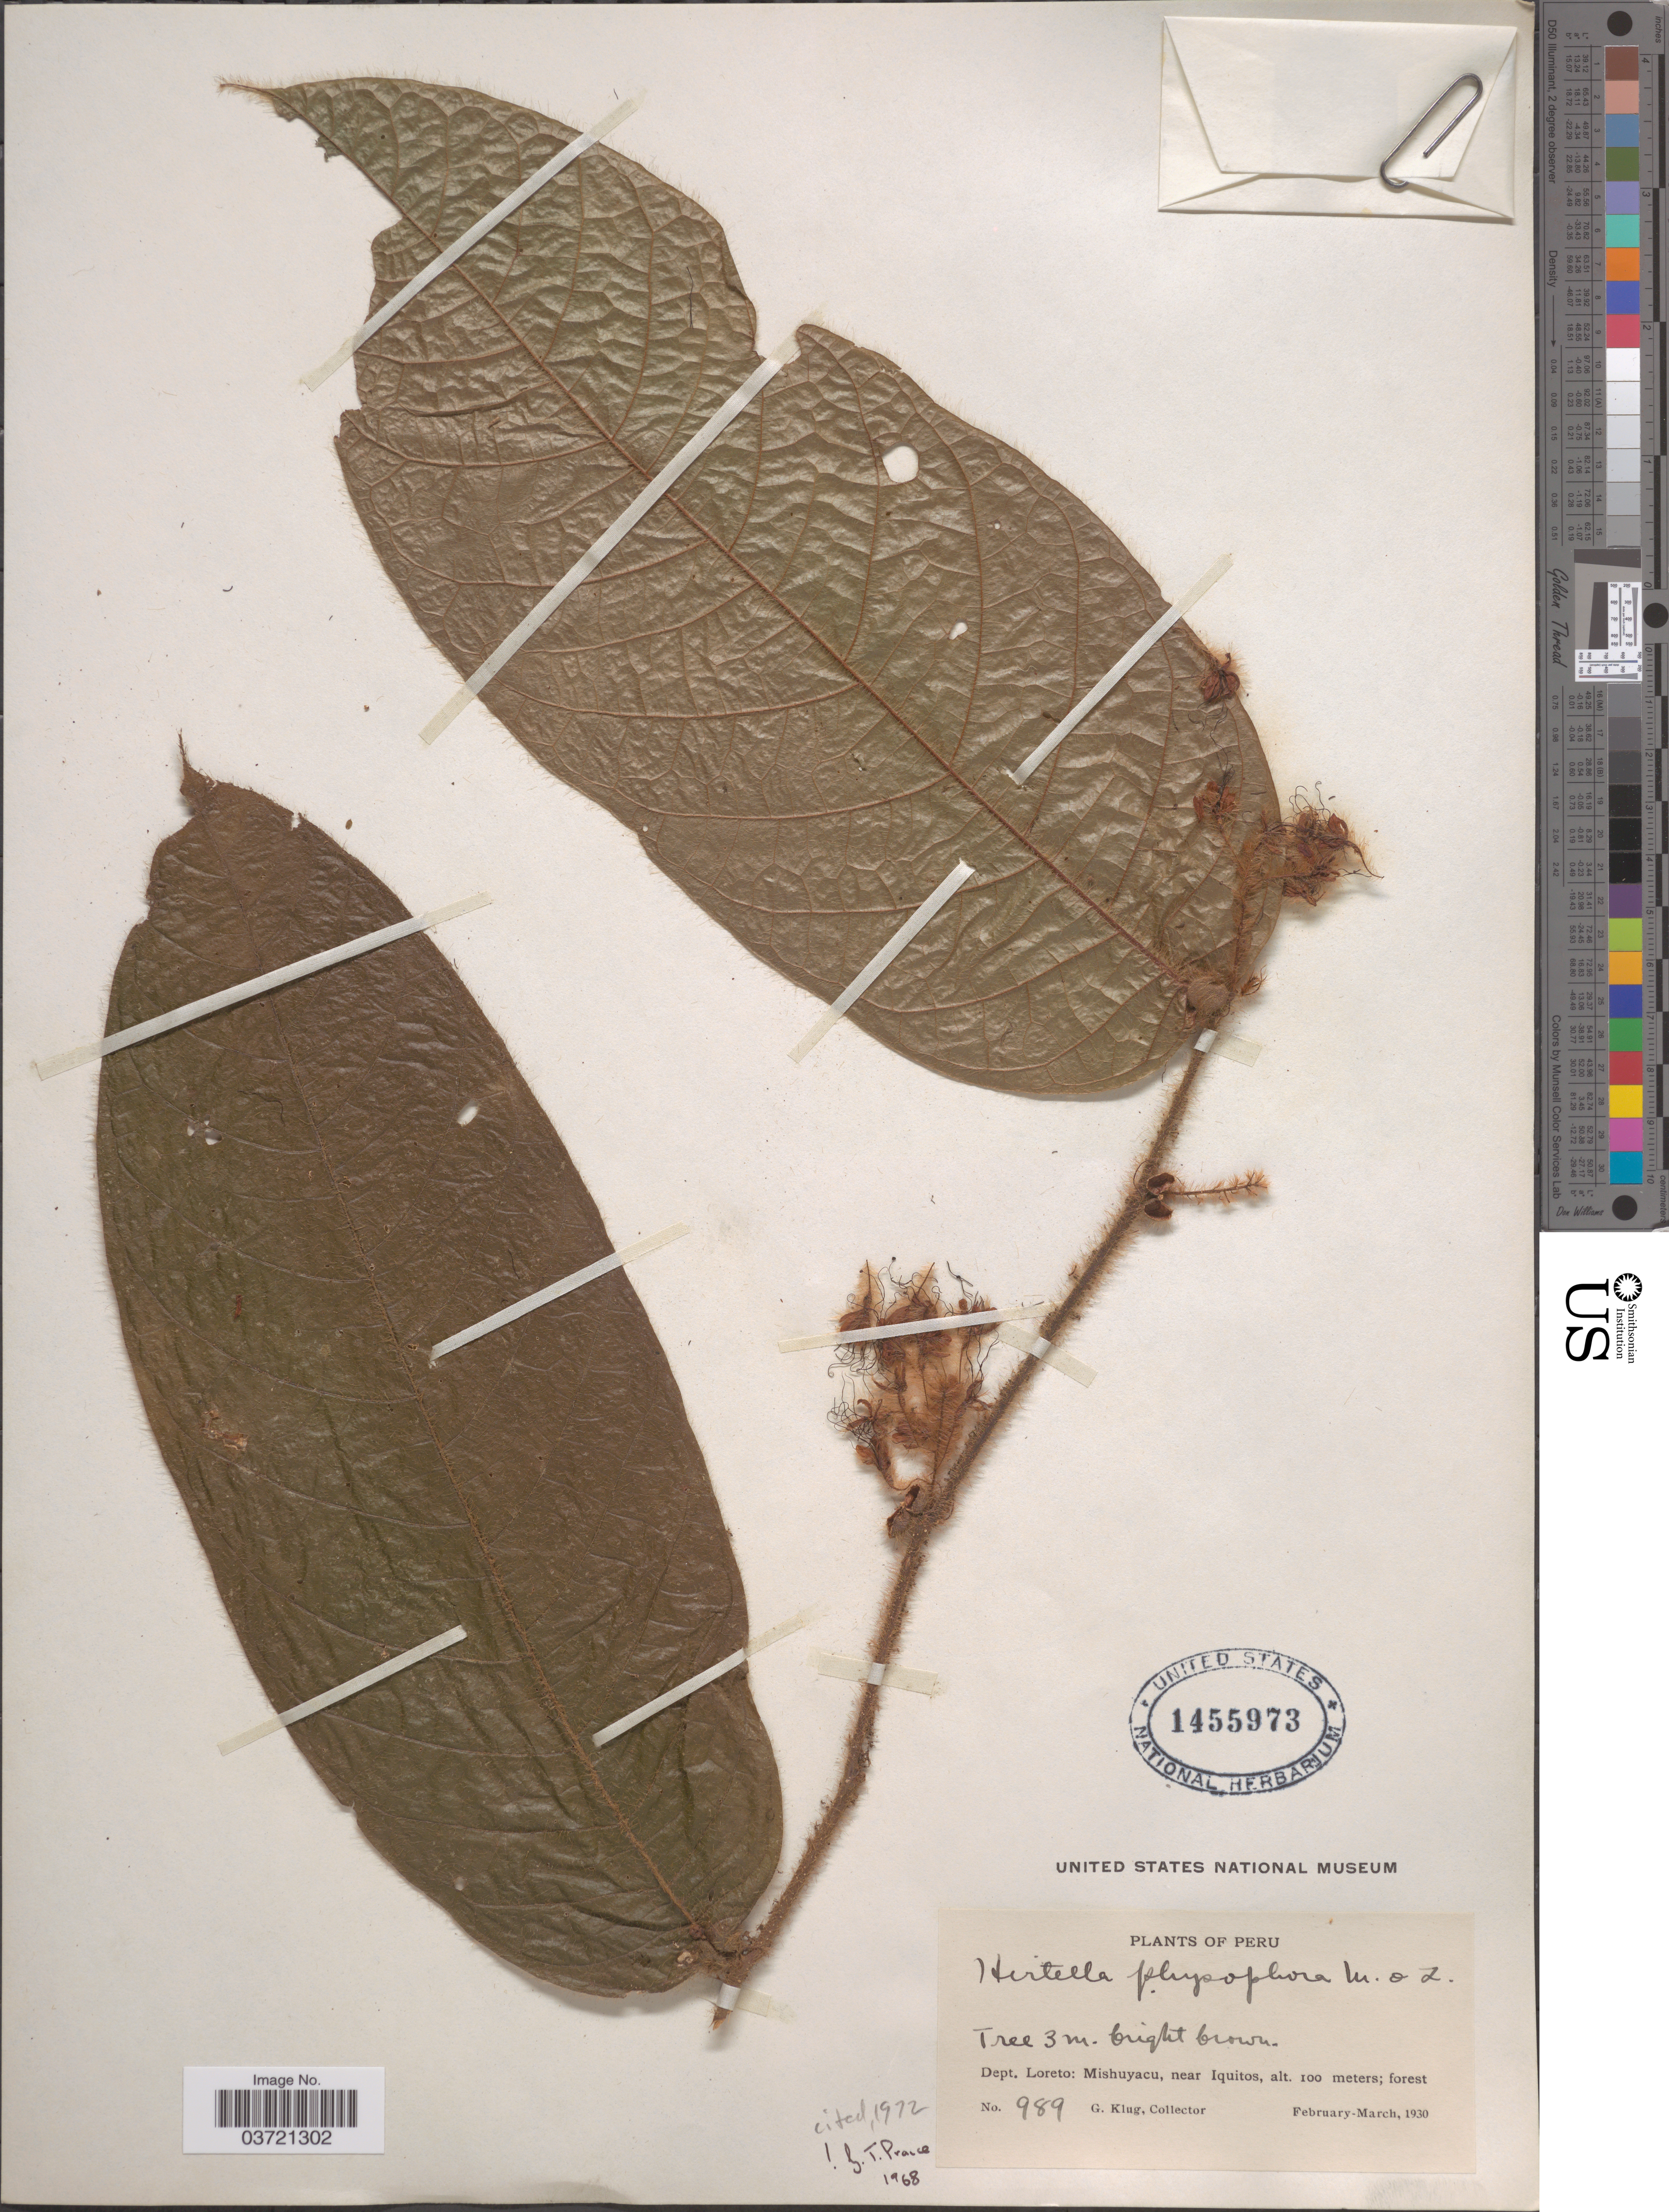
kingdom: Plantae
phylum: Tracheophyta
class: Magnoliopsida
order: Malpighiales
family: Chrysobalanaceae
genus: Hirtella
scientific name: Hirtella physophora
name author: Mart. & Zucc.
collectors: G. Klug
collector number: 989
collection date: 1930-02/1930-03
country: Peru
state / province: Loreto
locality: Dept. Loreto: Mishuyacu, near Iquitos.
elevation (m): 100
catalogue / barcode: US 1455973